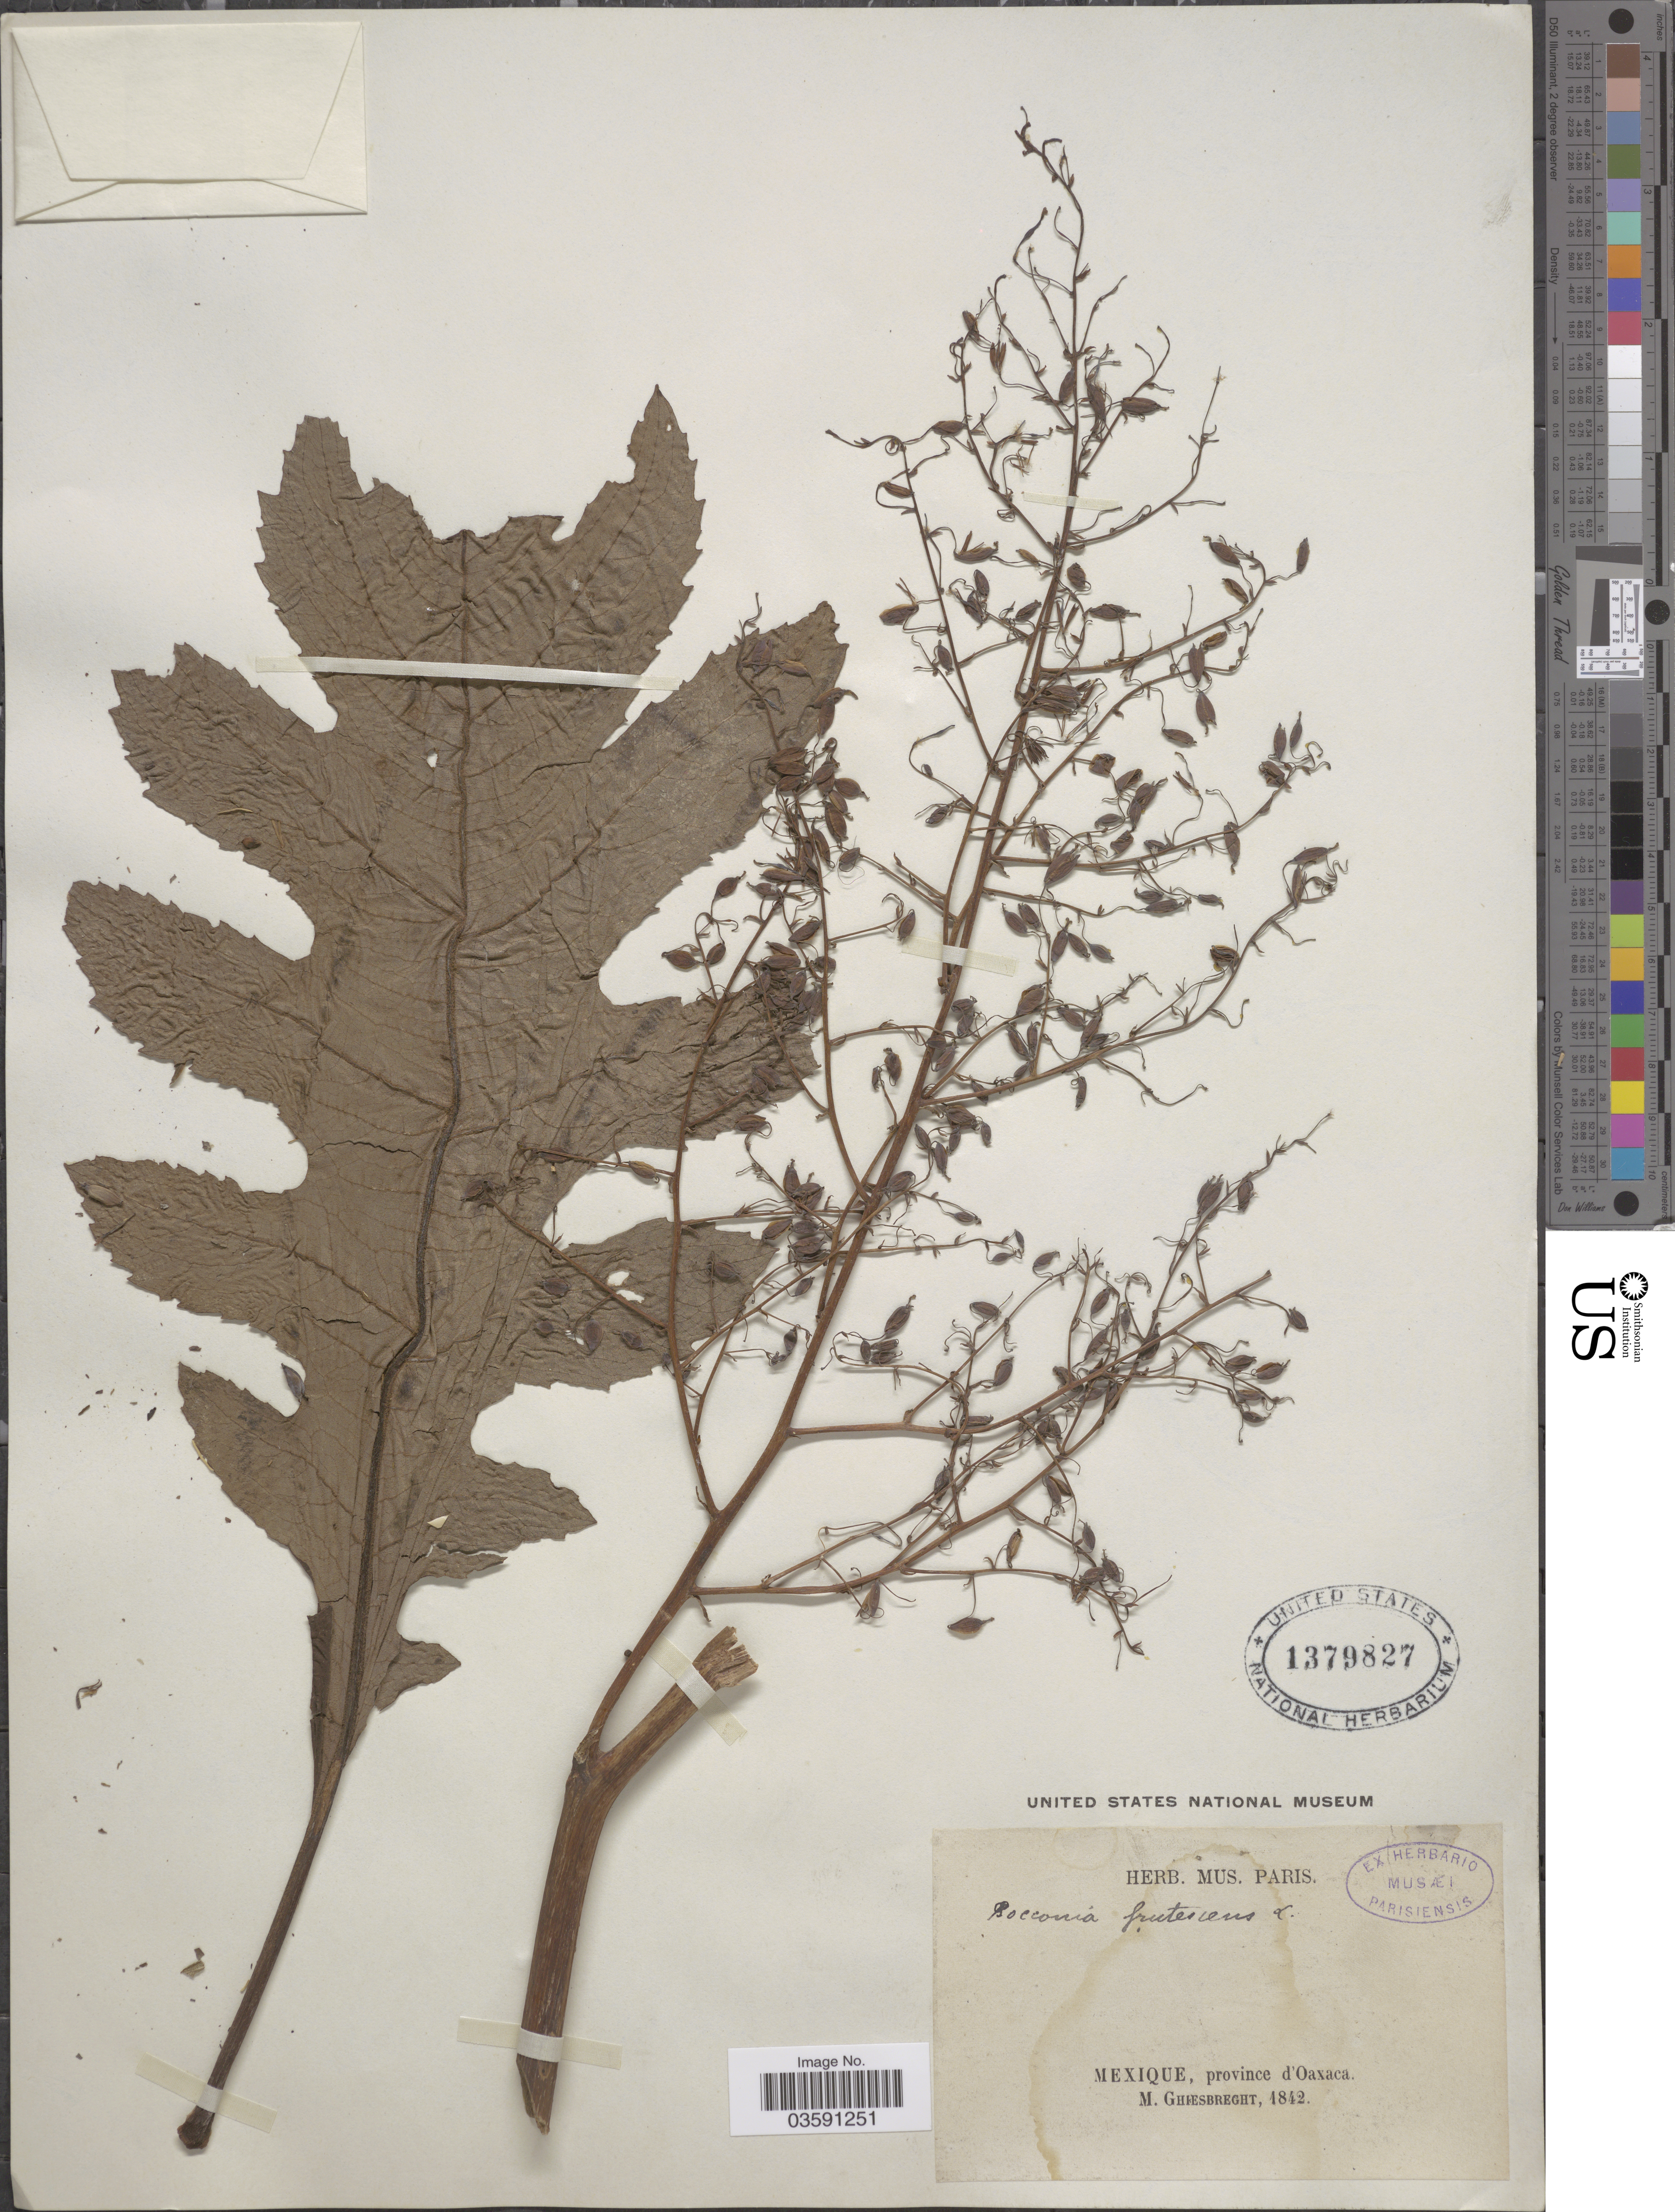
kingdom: Plantae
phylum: Tracheophyta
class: Magnoliopsida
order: Ranunculales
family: Papaveraceae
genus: Bocconia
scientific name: Bocconia frutescens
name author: L.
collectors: M. Ghiesbreght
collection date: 1842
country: Mexico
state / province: Oaxaca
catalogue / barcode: US 1379827